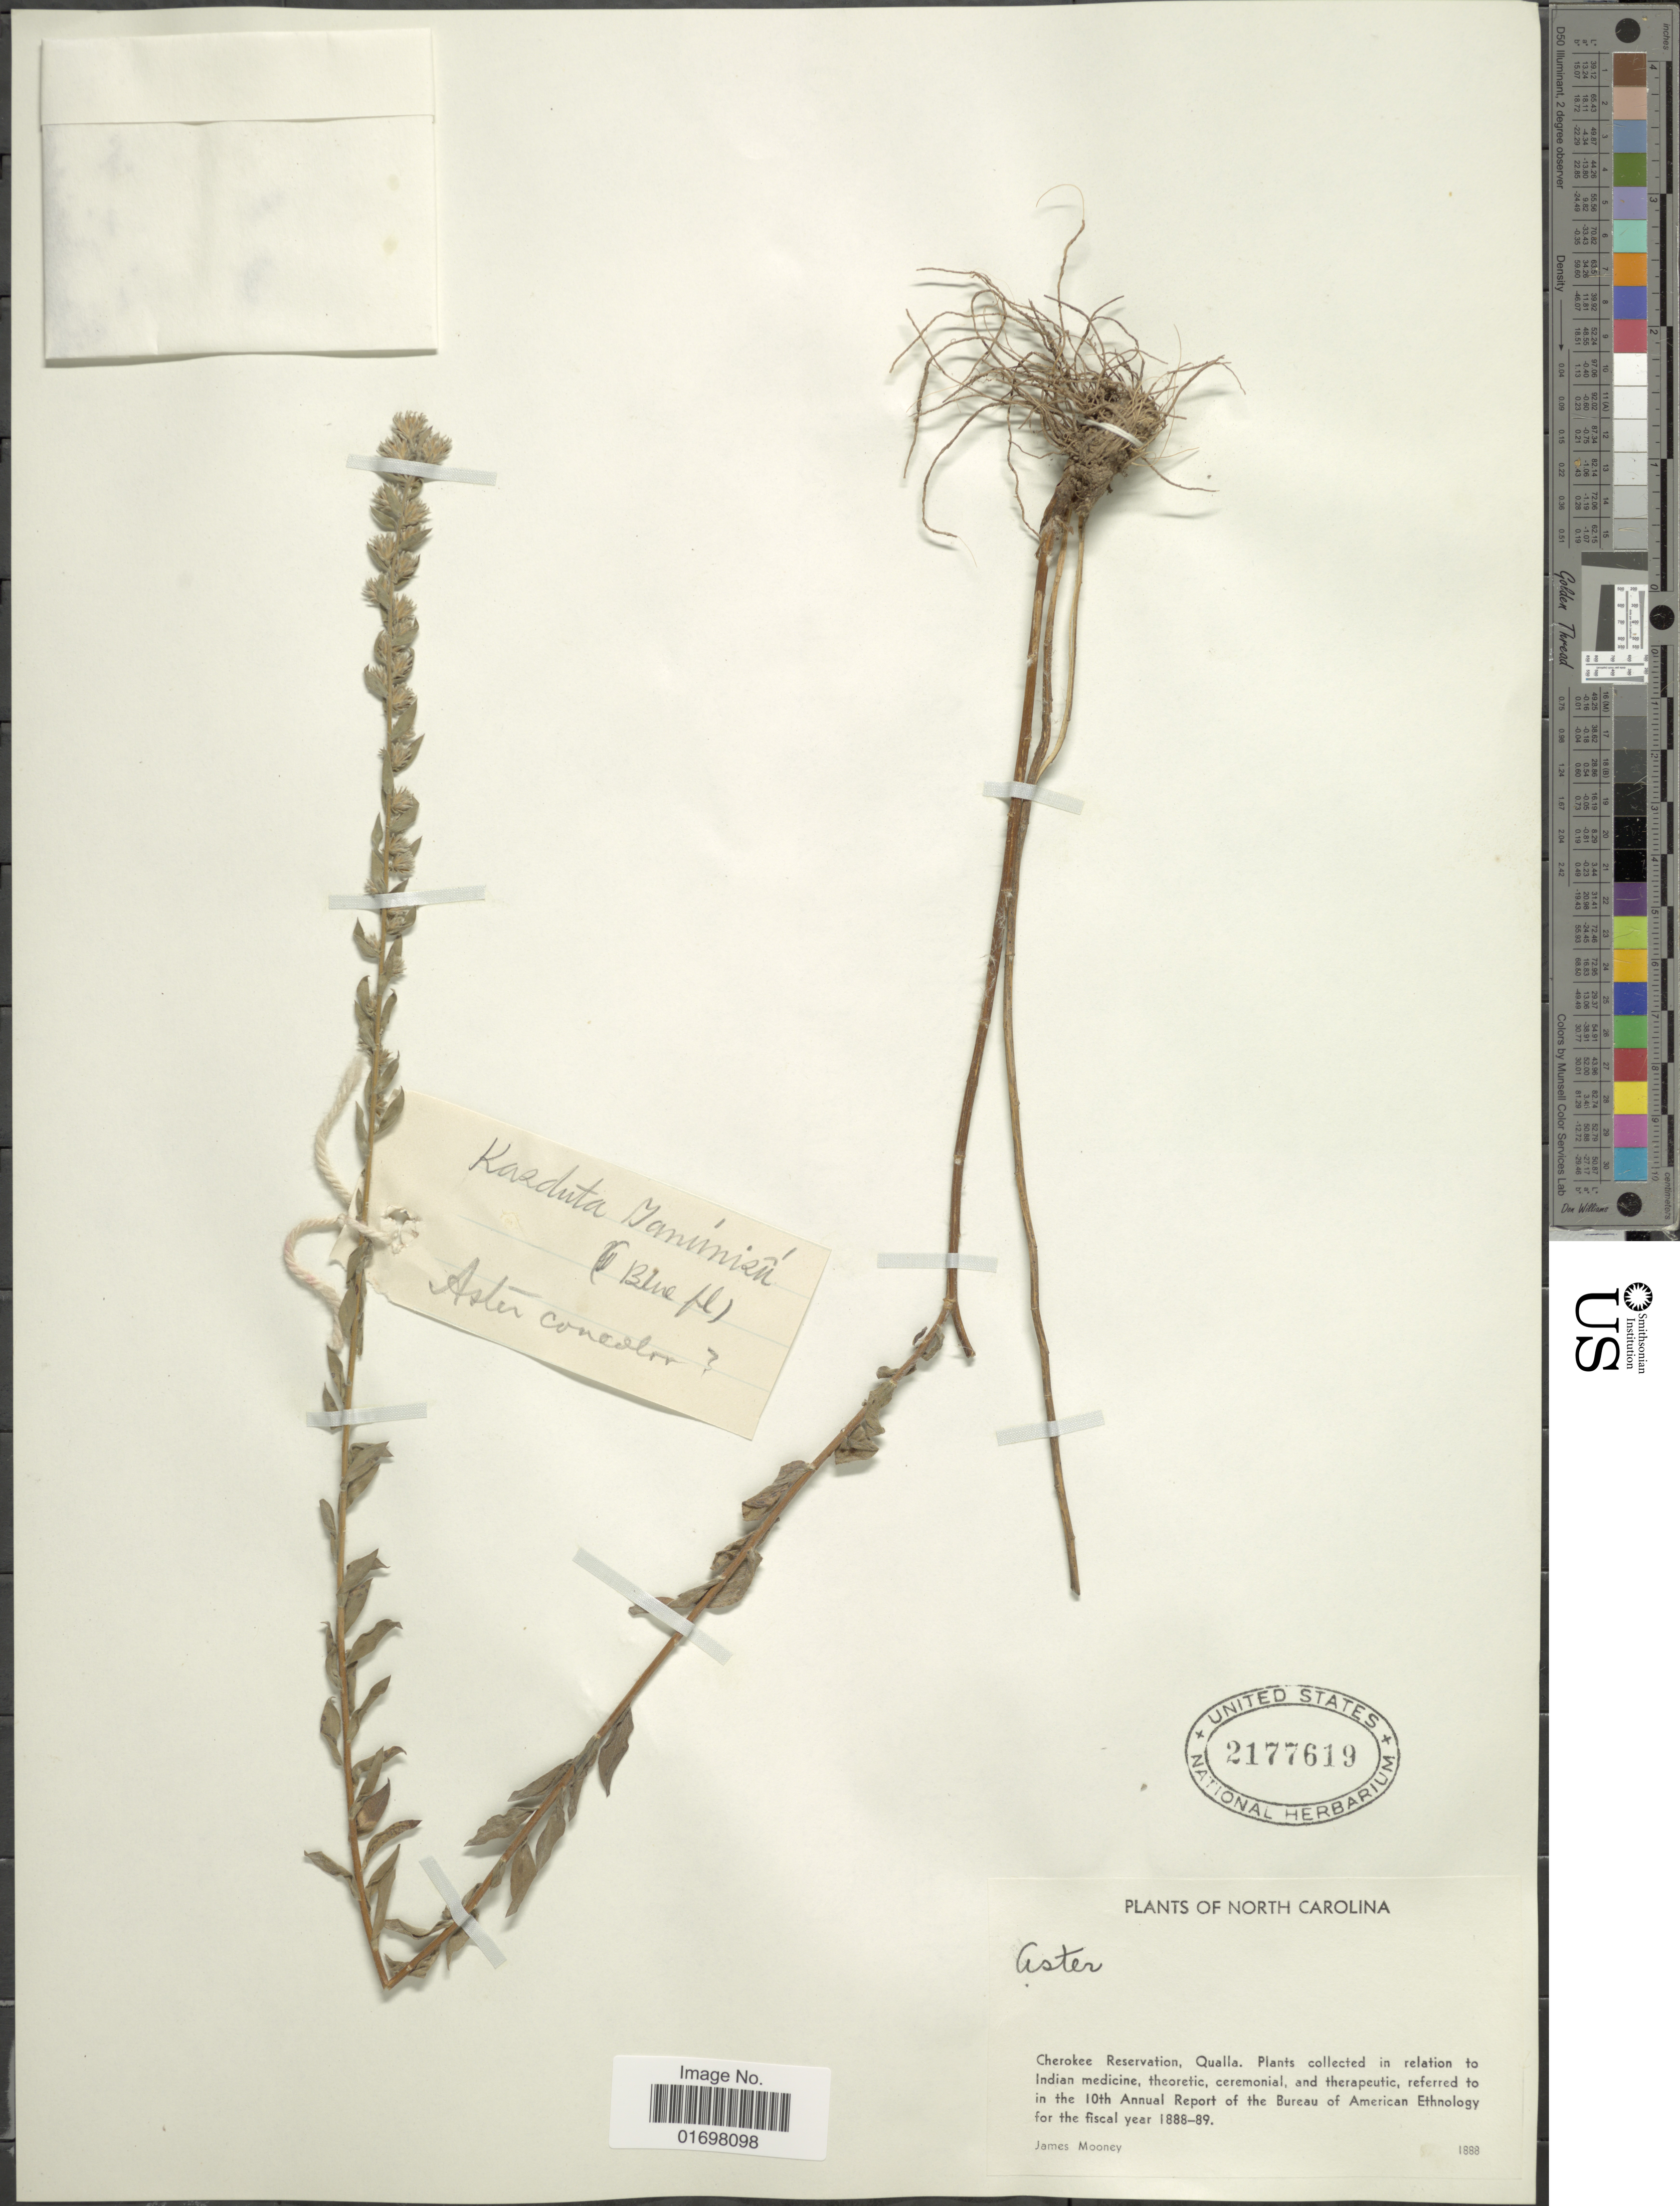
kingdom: Plantae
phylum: Tracheophyta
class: Magnoliopsida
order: Asterales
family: Asteraceae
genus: Symphyotrichum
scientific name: Symphyotrichum concolor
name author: (L.) G.L. Nesom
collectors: J. Mooney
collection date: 1888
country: United States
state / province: North Carolina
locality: North Carolina. Cherokee Reservation, Qualla.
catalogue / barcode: US 2177619